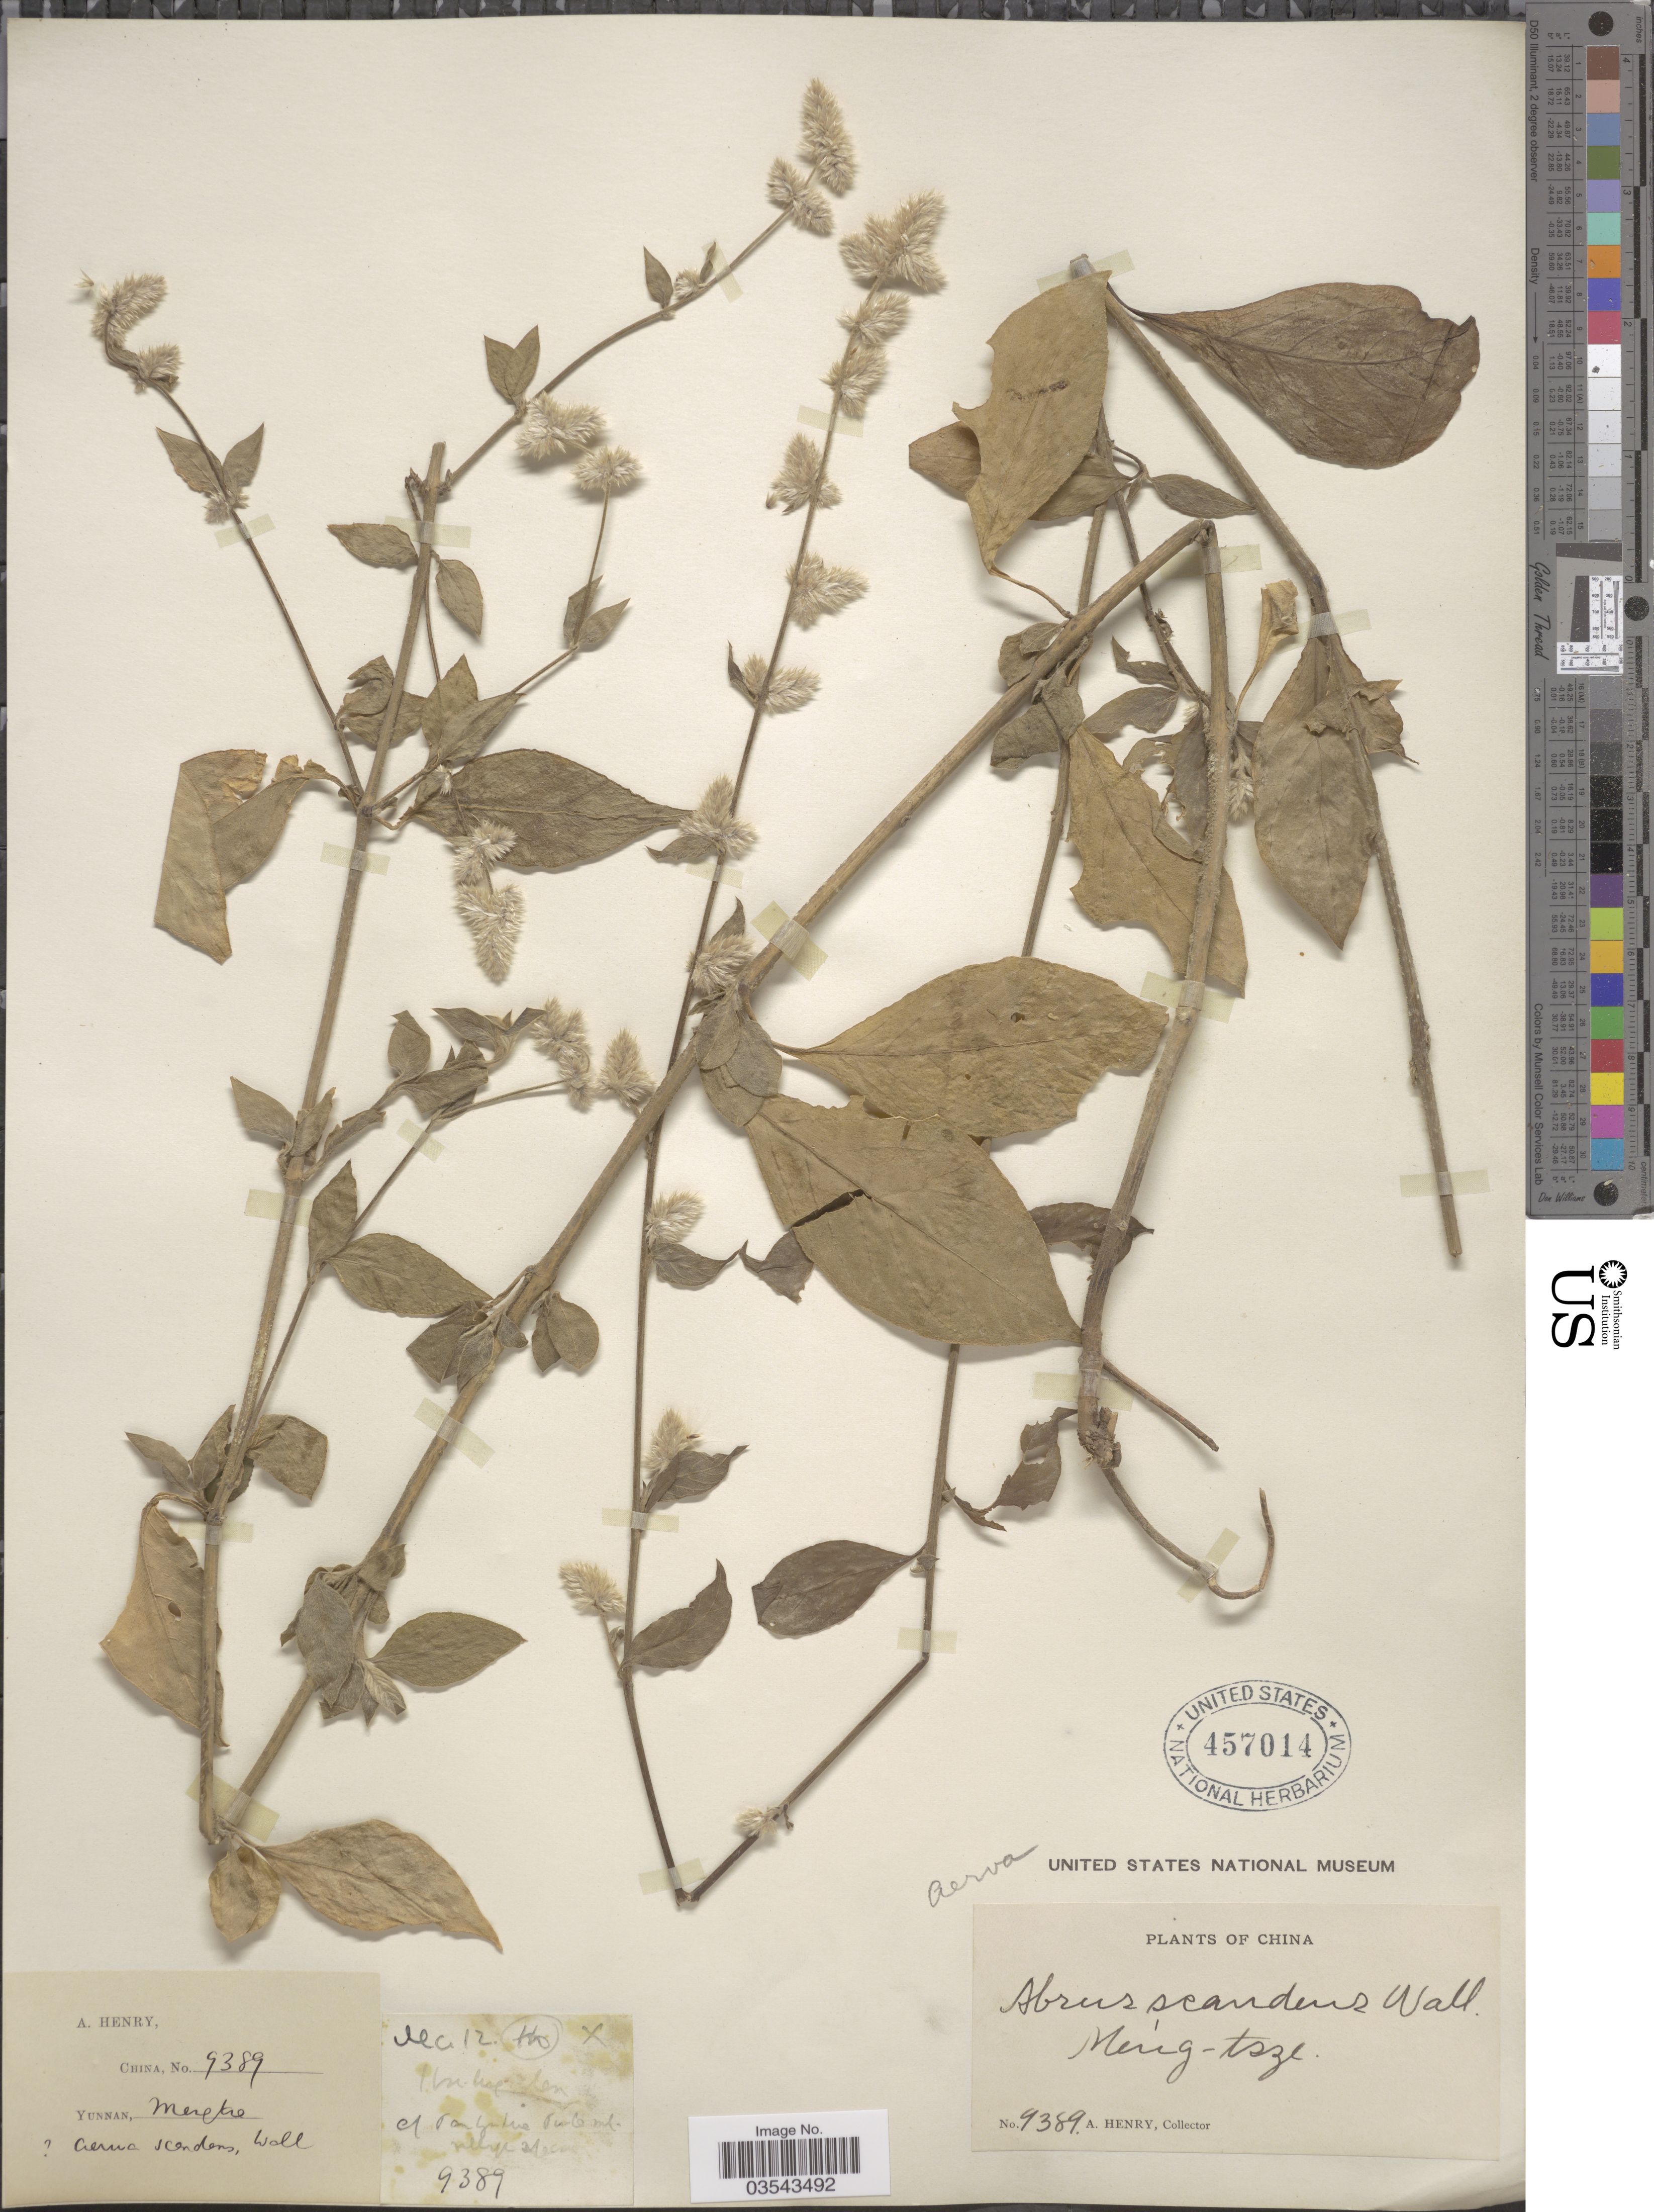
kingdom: Plantae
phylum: Tracheophyta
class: Magnoliopsida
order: Caryophyllales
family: Amaranthaceae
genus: Ouret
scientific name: Ouret sanguinolenta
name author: (L.) Kuntze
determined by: Strong, Mark T., (BOT), Smithsonian Institution - National Museum of Natural History (UNITED STATES)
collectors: A. Henry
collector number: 9389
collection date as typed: Transcribed d/m/y: /12/12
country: China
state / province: Yunnan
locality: Meng-tsze. Hsi ling shen. Ho.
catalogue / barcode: US 457014